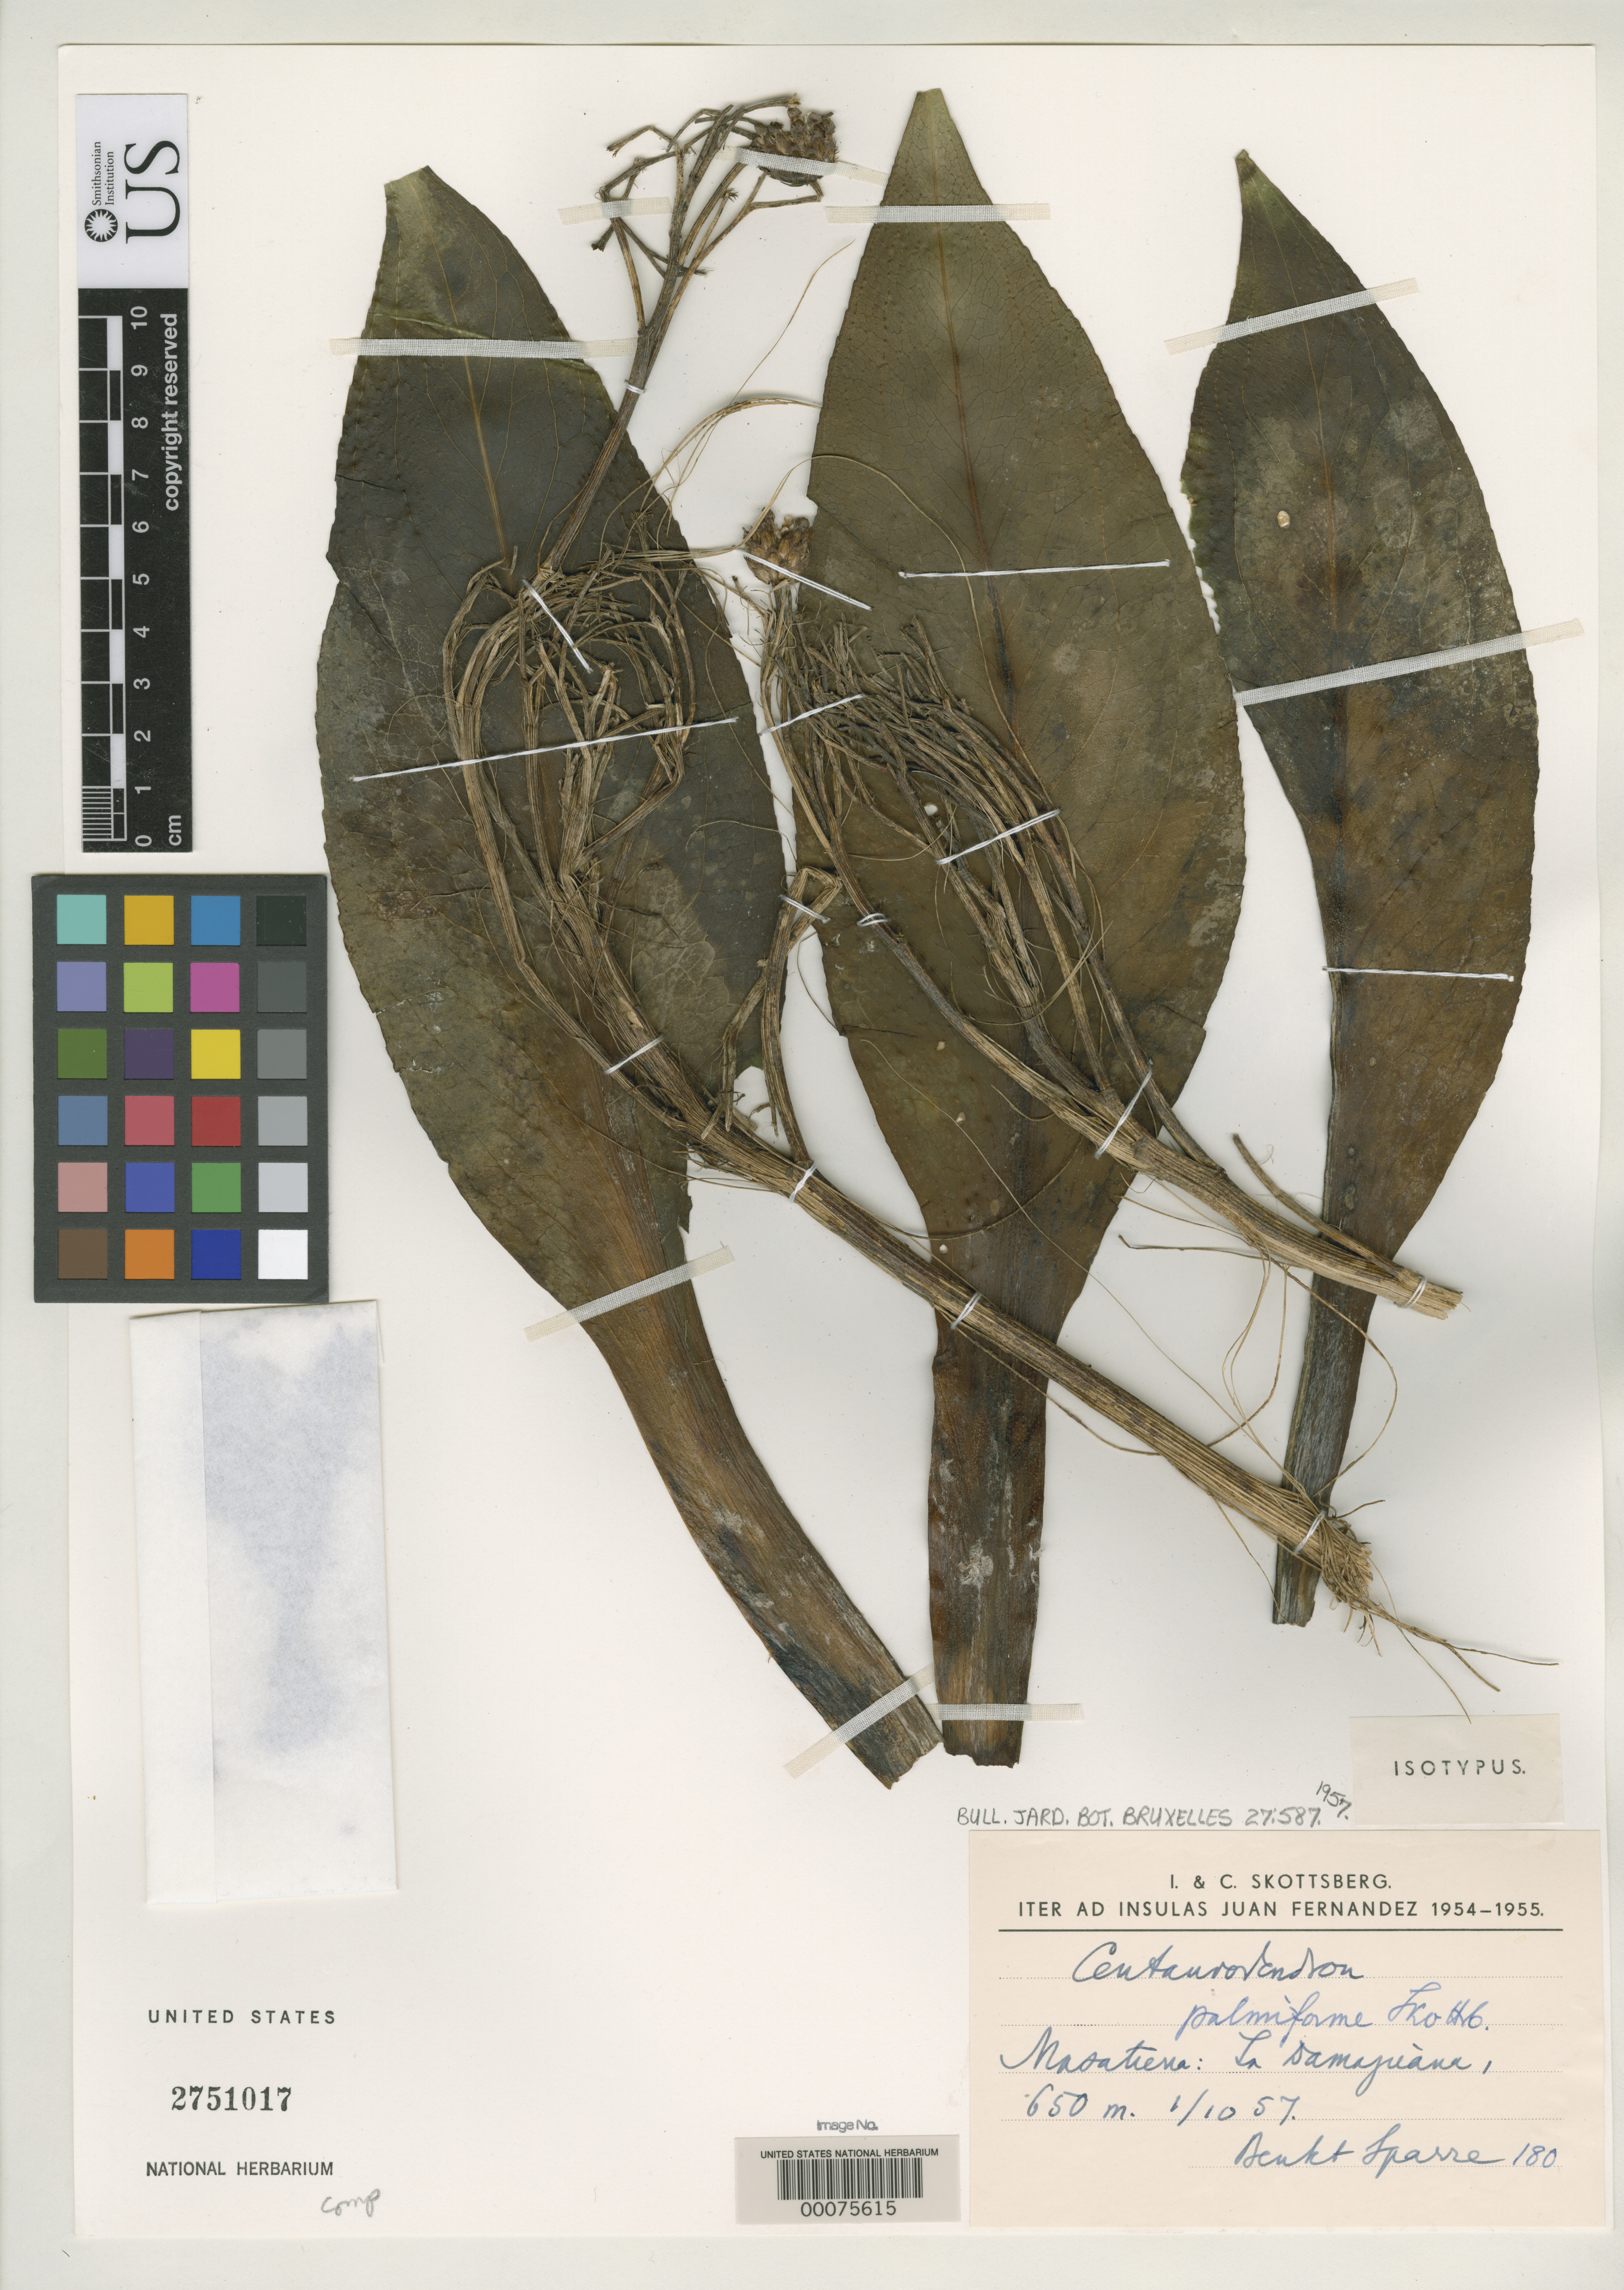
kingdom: Plantae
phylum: Tracheophyta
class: Magnoliopsida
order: Asterales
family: Asteraceae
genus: Centaurodendron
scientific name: Centaurodendron palmiforme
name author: Skottsb.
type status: Isotype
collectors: B. Sparre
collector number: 180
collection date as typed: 01 Oct 1957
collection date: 1957-10-01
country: Chile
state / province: Valparaíso (V)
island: Isla Más a Tierra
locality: La Damajuiana.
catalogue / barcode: US 2751017